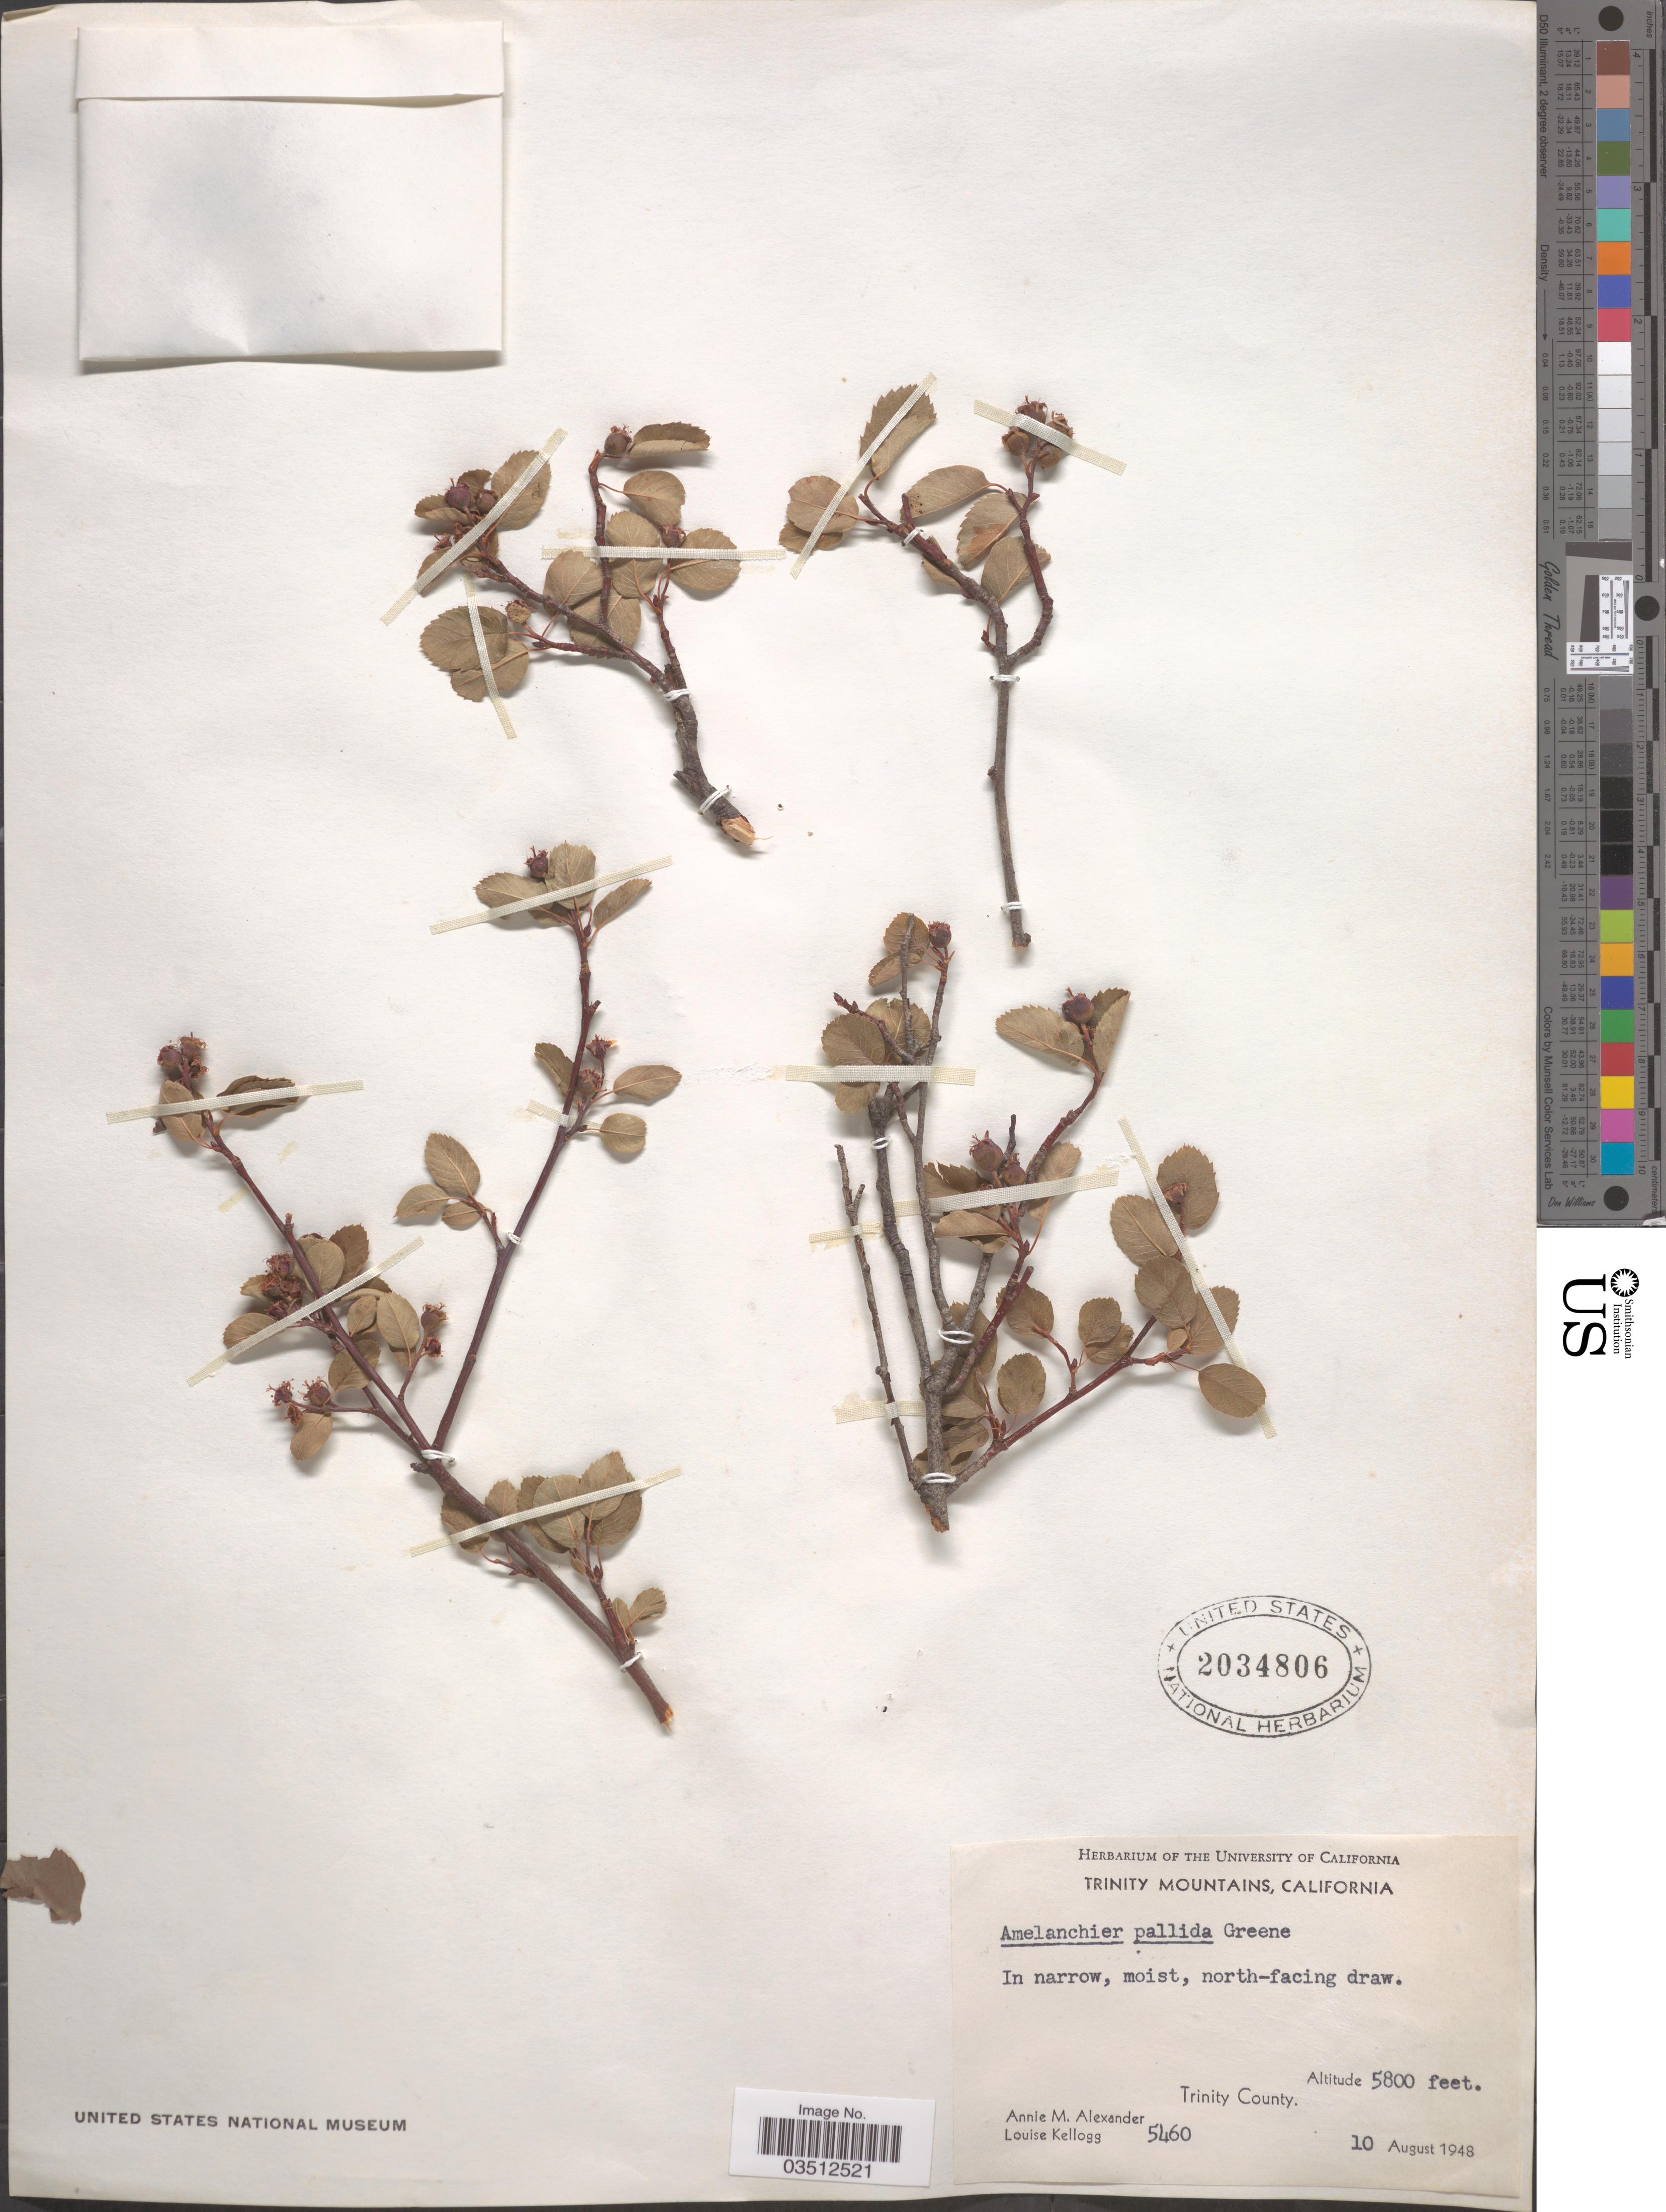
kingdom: Plantae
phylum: Tracheophyta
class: Magnoliopsida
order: Rosales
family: Rosaceae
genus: Amelanchier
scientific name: Amelanchier pallida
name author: Greene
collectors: A. M. Alexander & L. Kellogg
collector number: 5460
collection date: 1948-08-10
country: United States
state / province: California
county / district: Trinity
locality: Trinity Mountains. In narrow, moist, north-facing draw. Trinity County.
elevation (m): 1768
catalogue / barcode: US 2034806